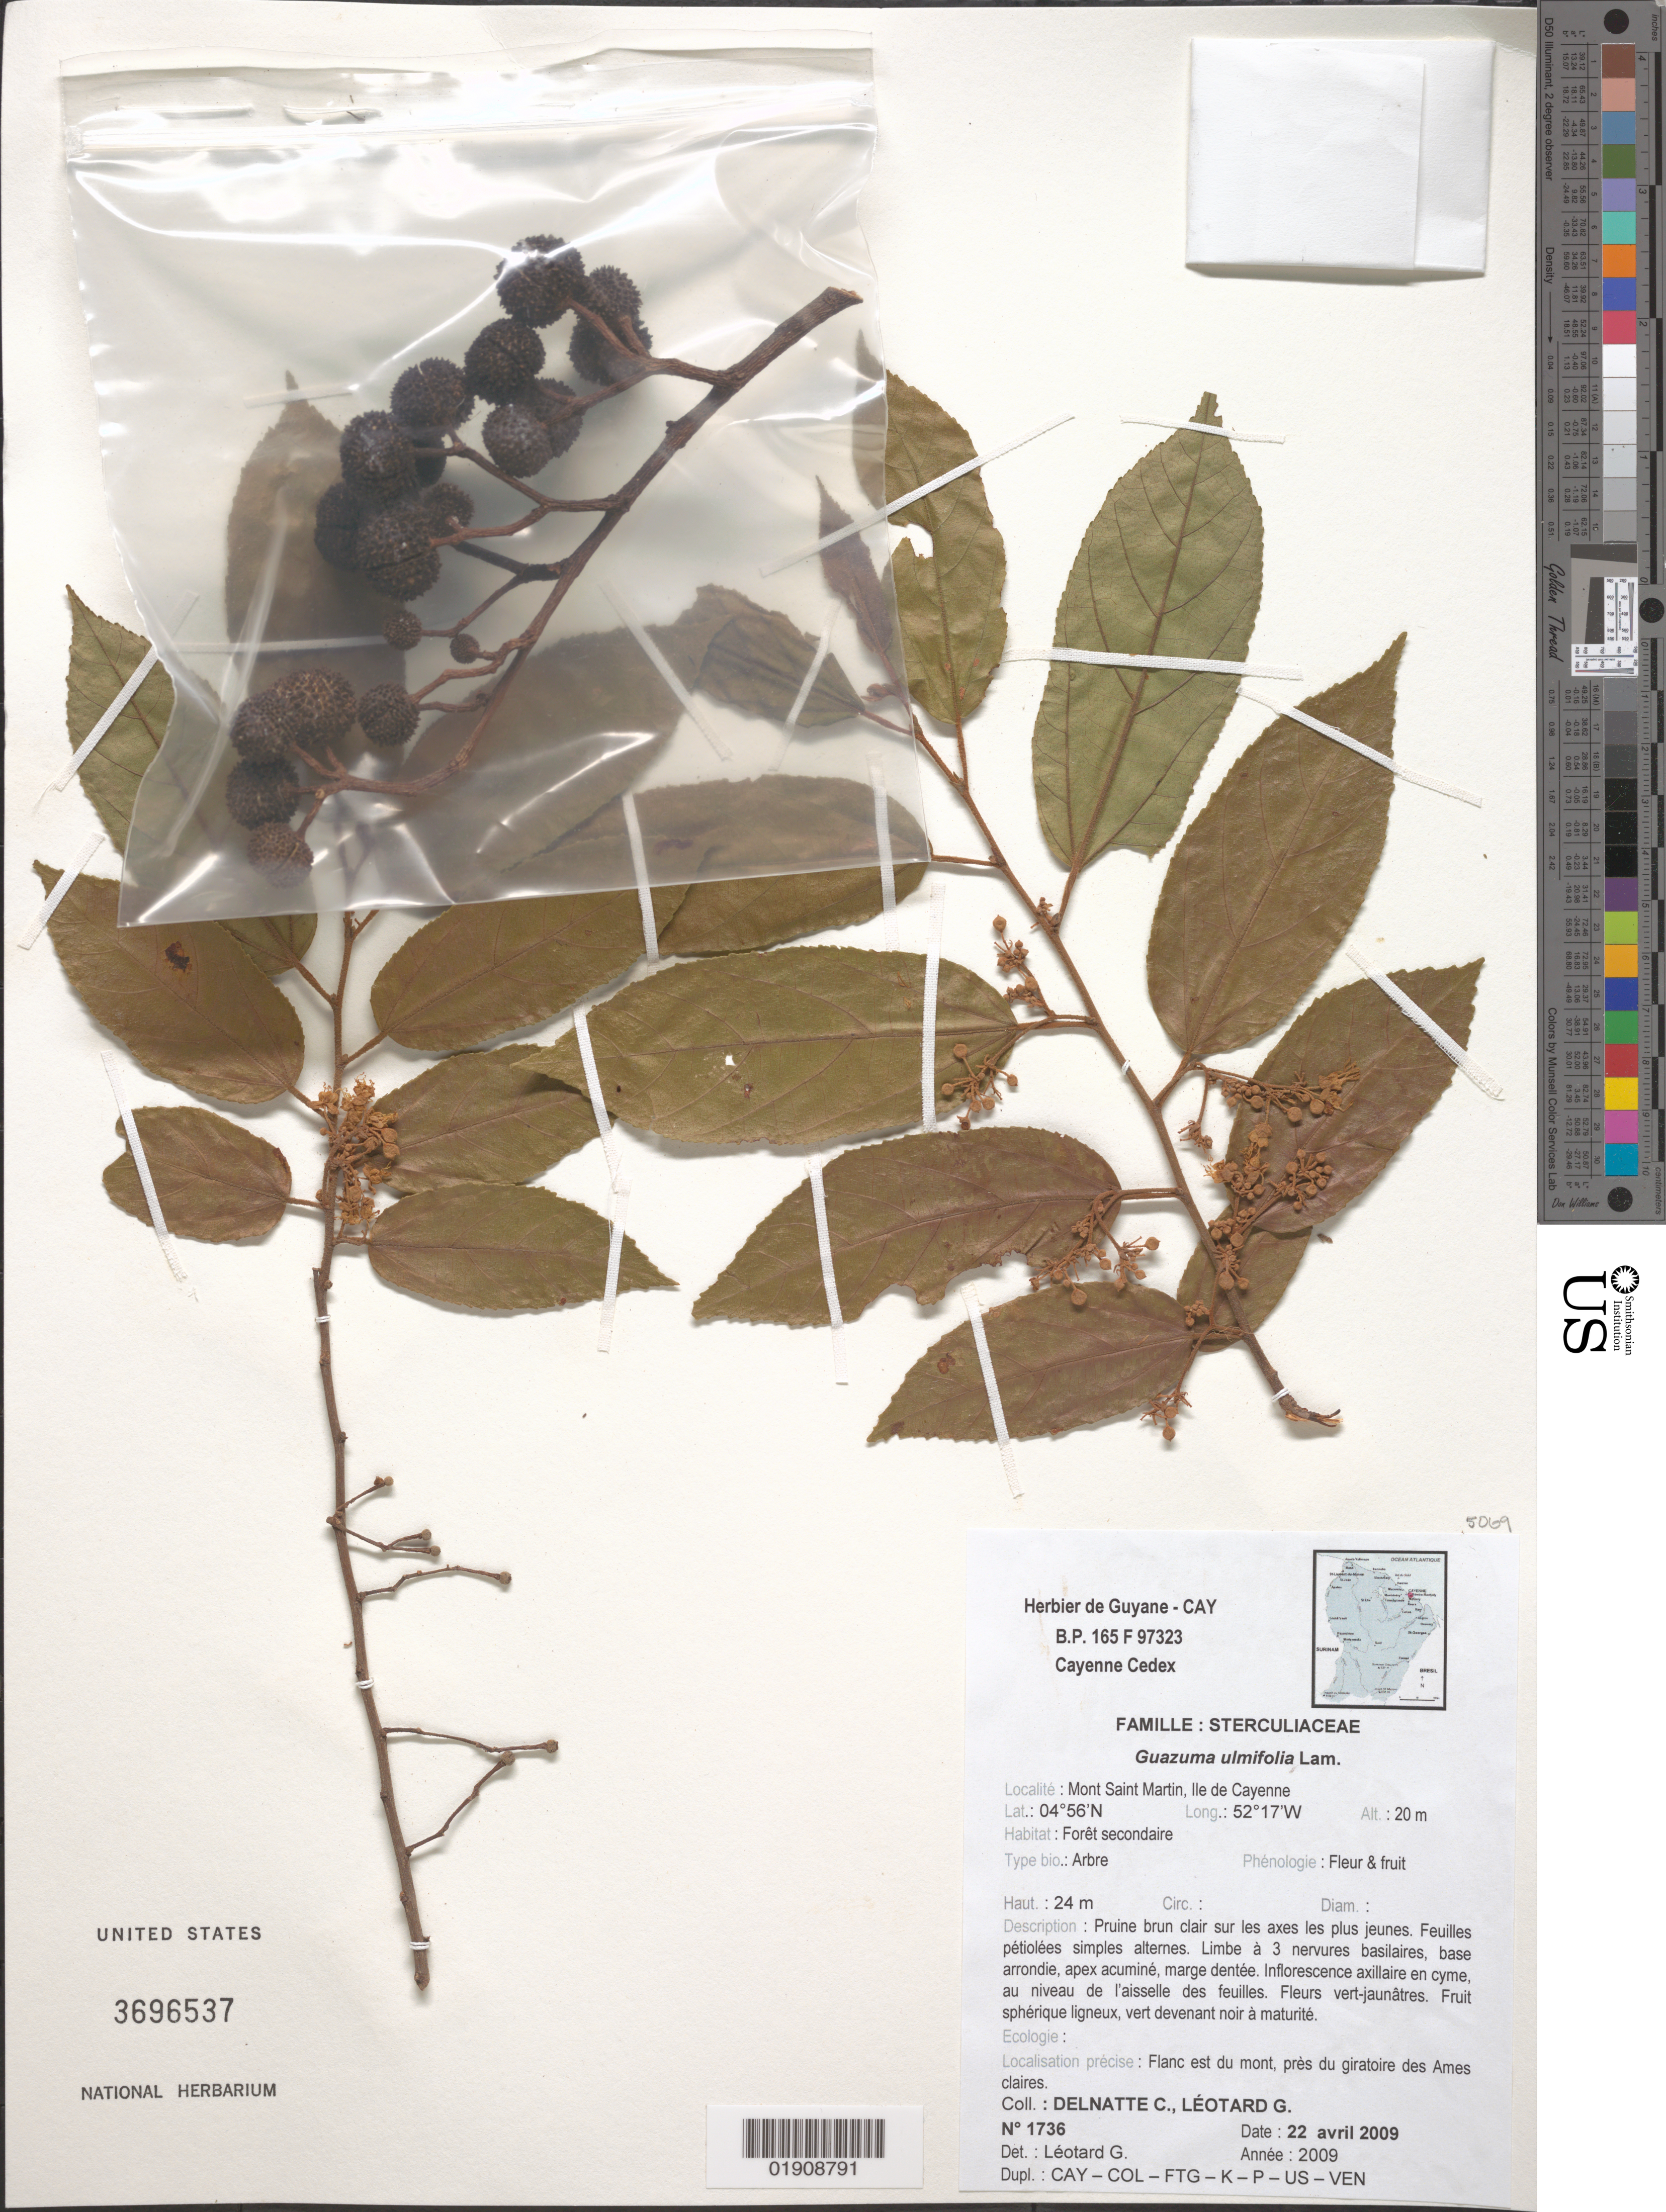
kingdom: Plantae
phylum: Tracheophyta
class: Magnoliopsida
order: Malvales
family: Malvaceae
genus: Guazuma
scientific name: Guazuma ulmifolia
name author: Lam.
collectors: C. Delnatte & G. Léotard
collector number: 1736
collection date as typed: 22 April 2009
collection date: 2009-04-22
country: French Guiana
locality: Mont Saint Martin, Ile de Cayenne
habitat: Foret secondaire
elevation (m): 20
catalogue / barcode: US 3696537